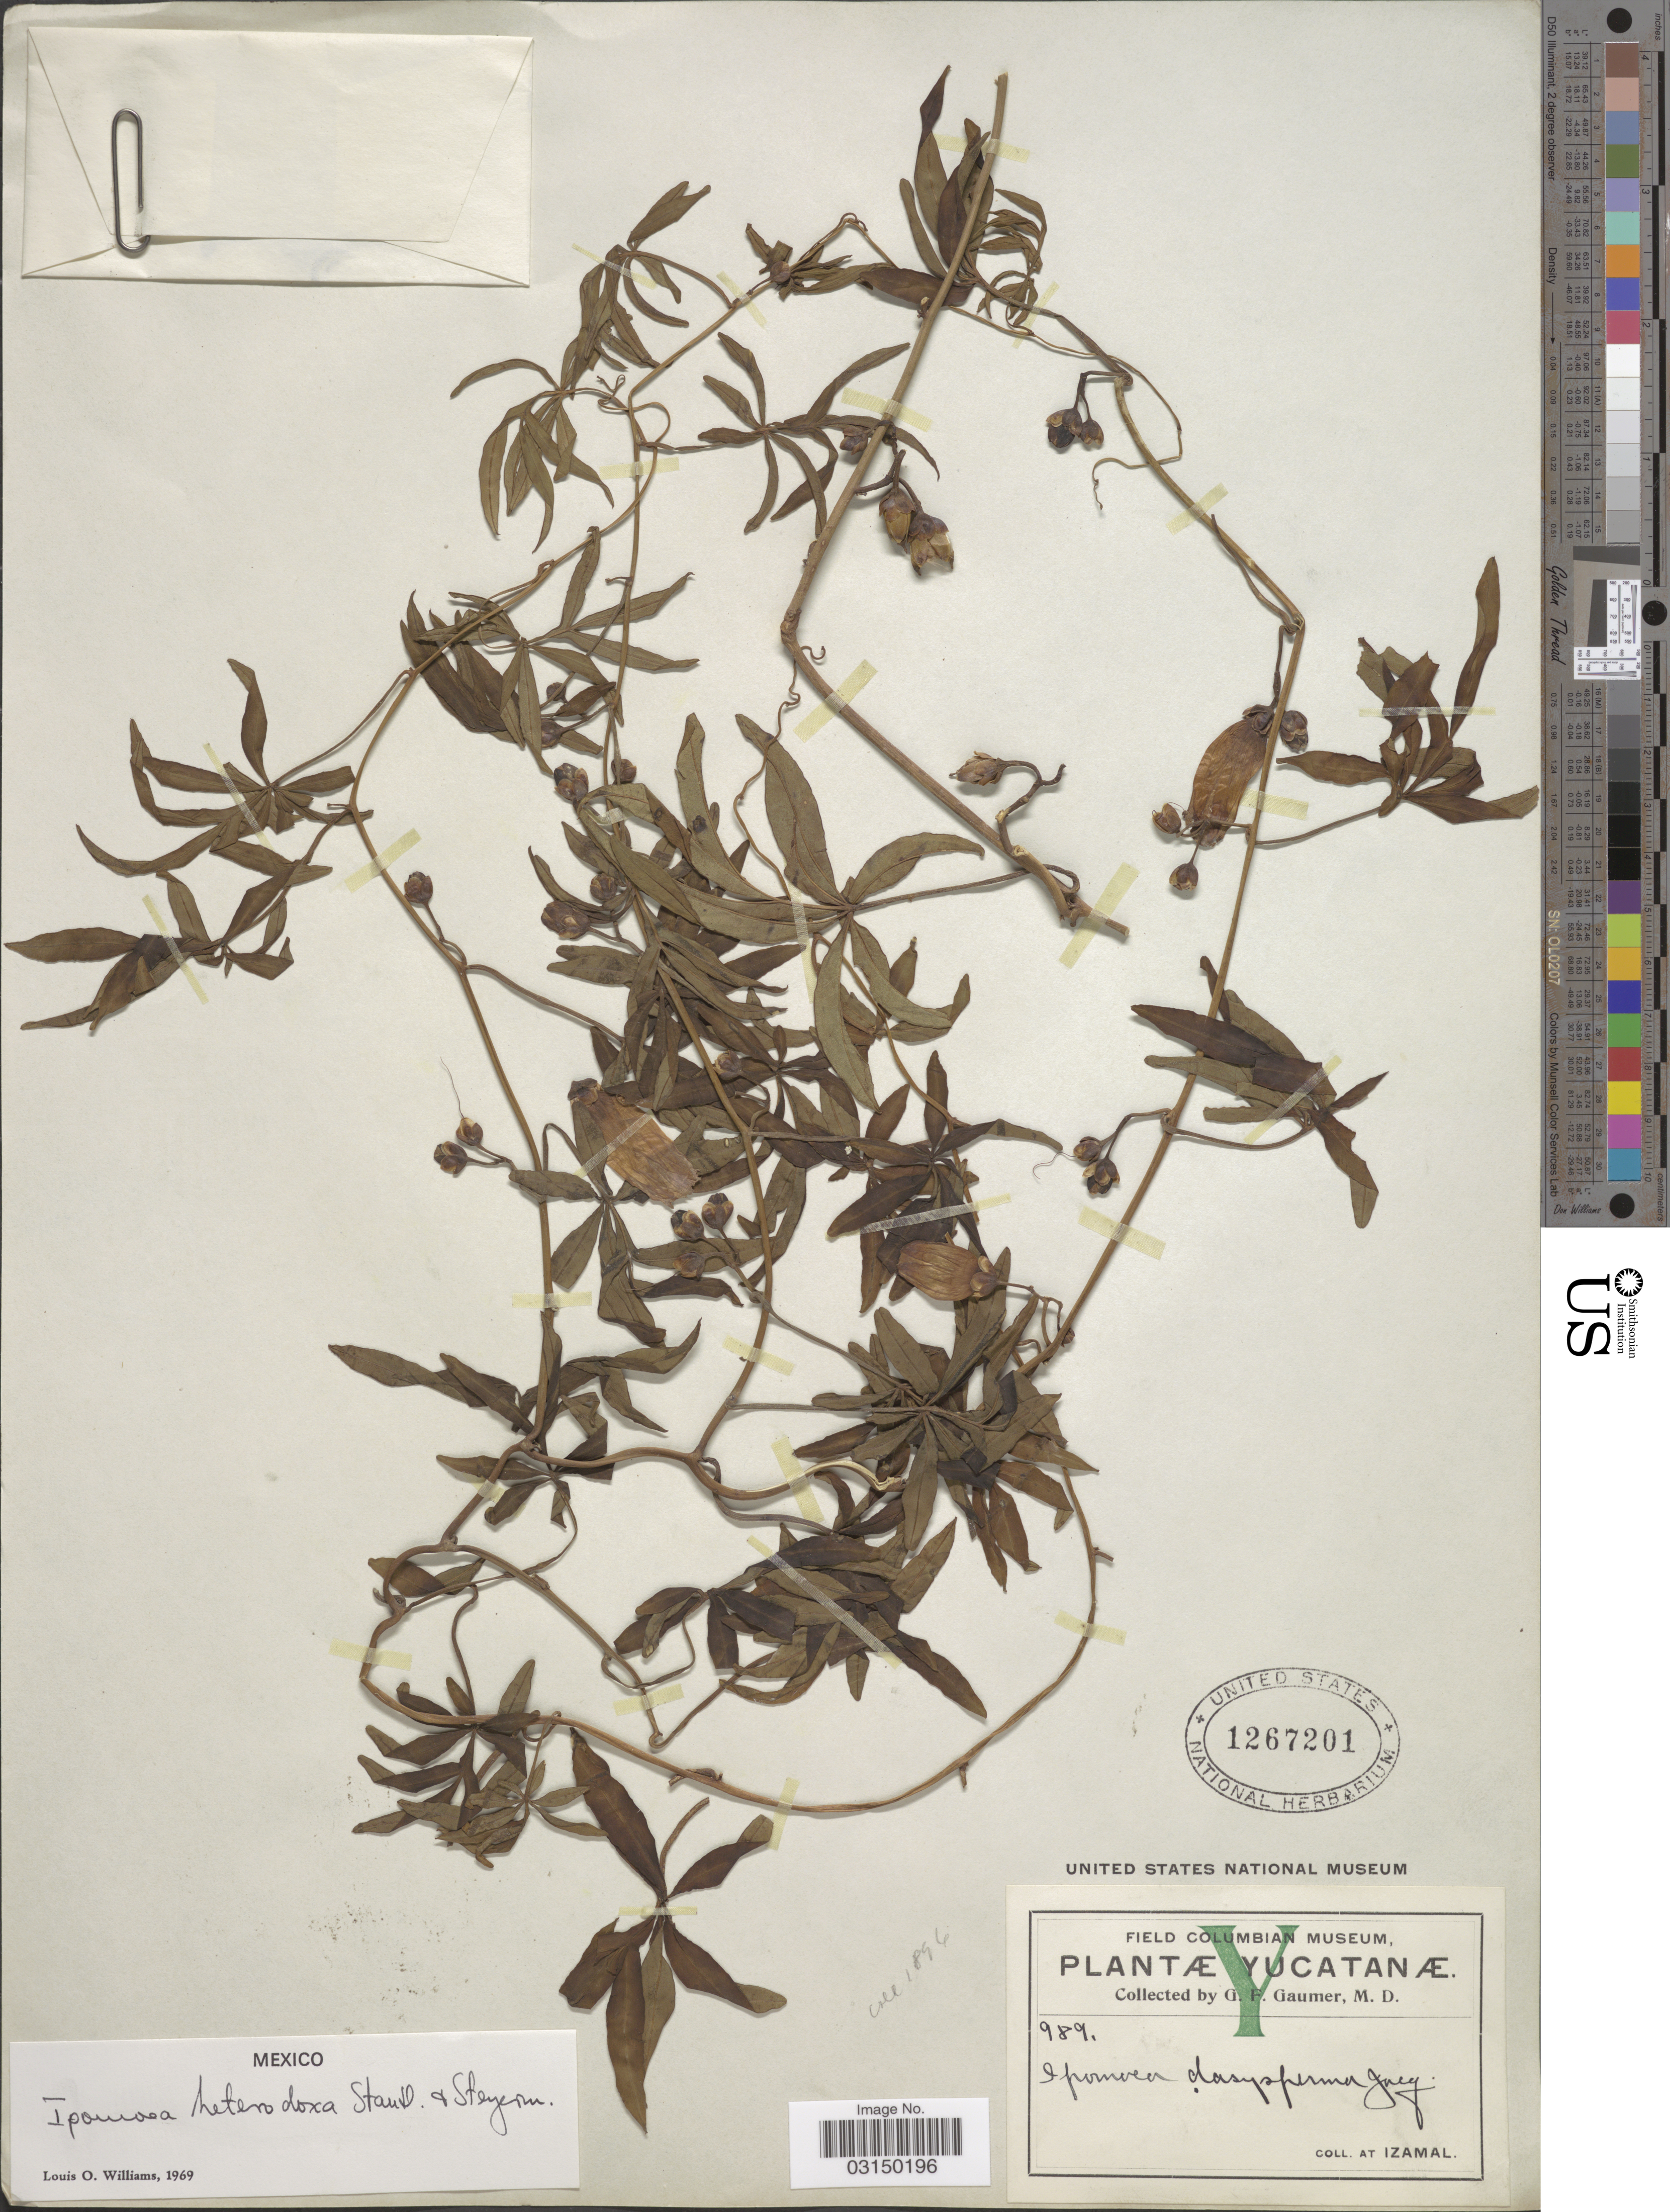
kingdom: Plantae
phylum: Tracheophyta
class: Magnoliopsida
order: Solanales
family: Convolvulaceae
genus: Ipomoea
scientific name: Ipomoea heterodoxa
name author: Standl. & Steyerm.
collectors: G. F. Gaumer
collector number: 989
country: Mexico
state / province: Yucatán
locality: Izamal.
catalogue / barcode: US 1267201